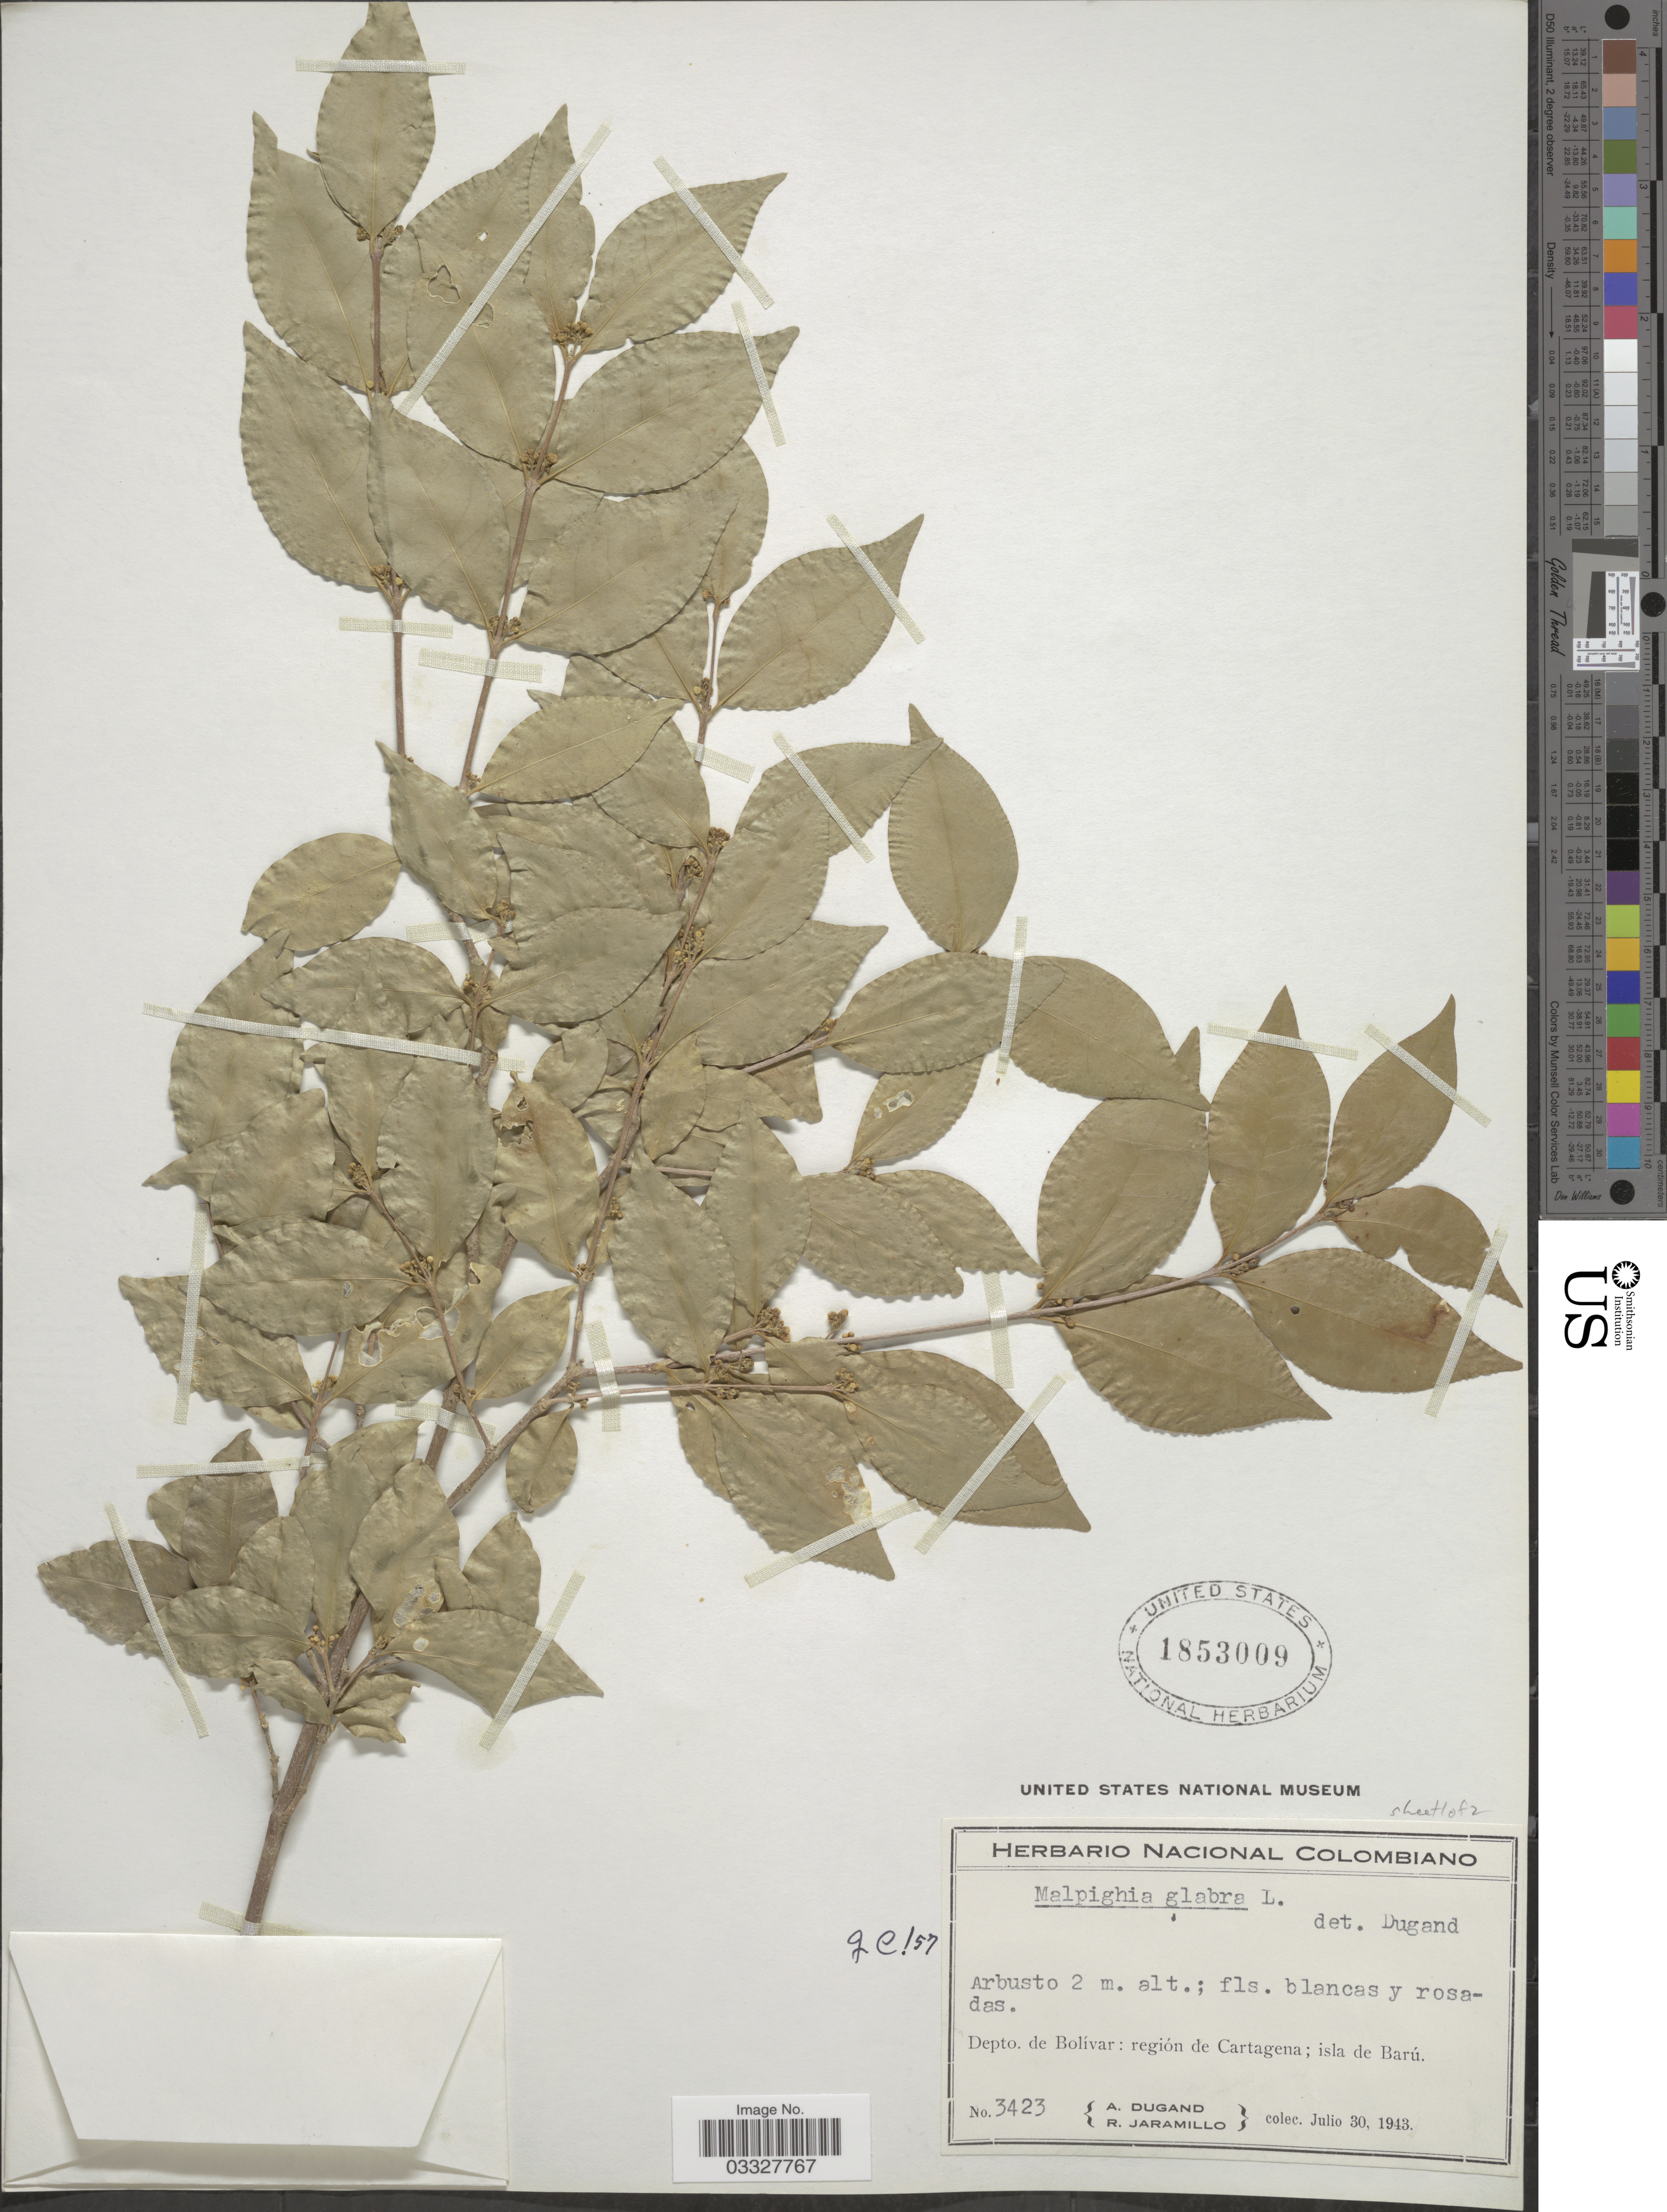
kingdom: Plantae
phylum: Tracheophyta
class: Magnoliopsida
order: Malpighiales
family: Malpighiaceae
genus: Malpighia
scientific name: Malpighia glabra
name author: L.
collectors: A. Dugand & R. Jaramillo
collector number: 3423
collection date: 1943-07-30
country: Colombia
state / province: Bolívar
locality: Depto. del Bolívar: región de Cartagena; isla de Barú.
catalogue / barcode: US 1853009